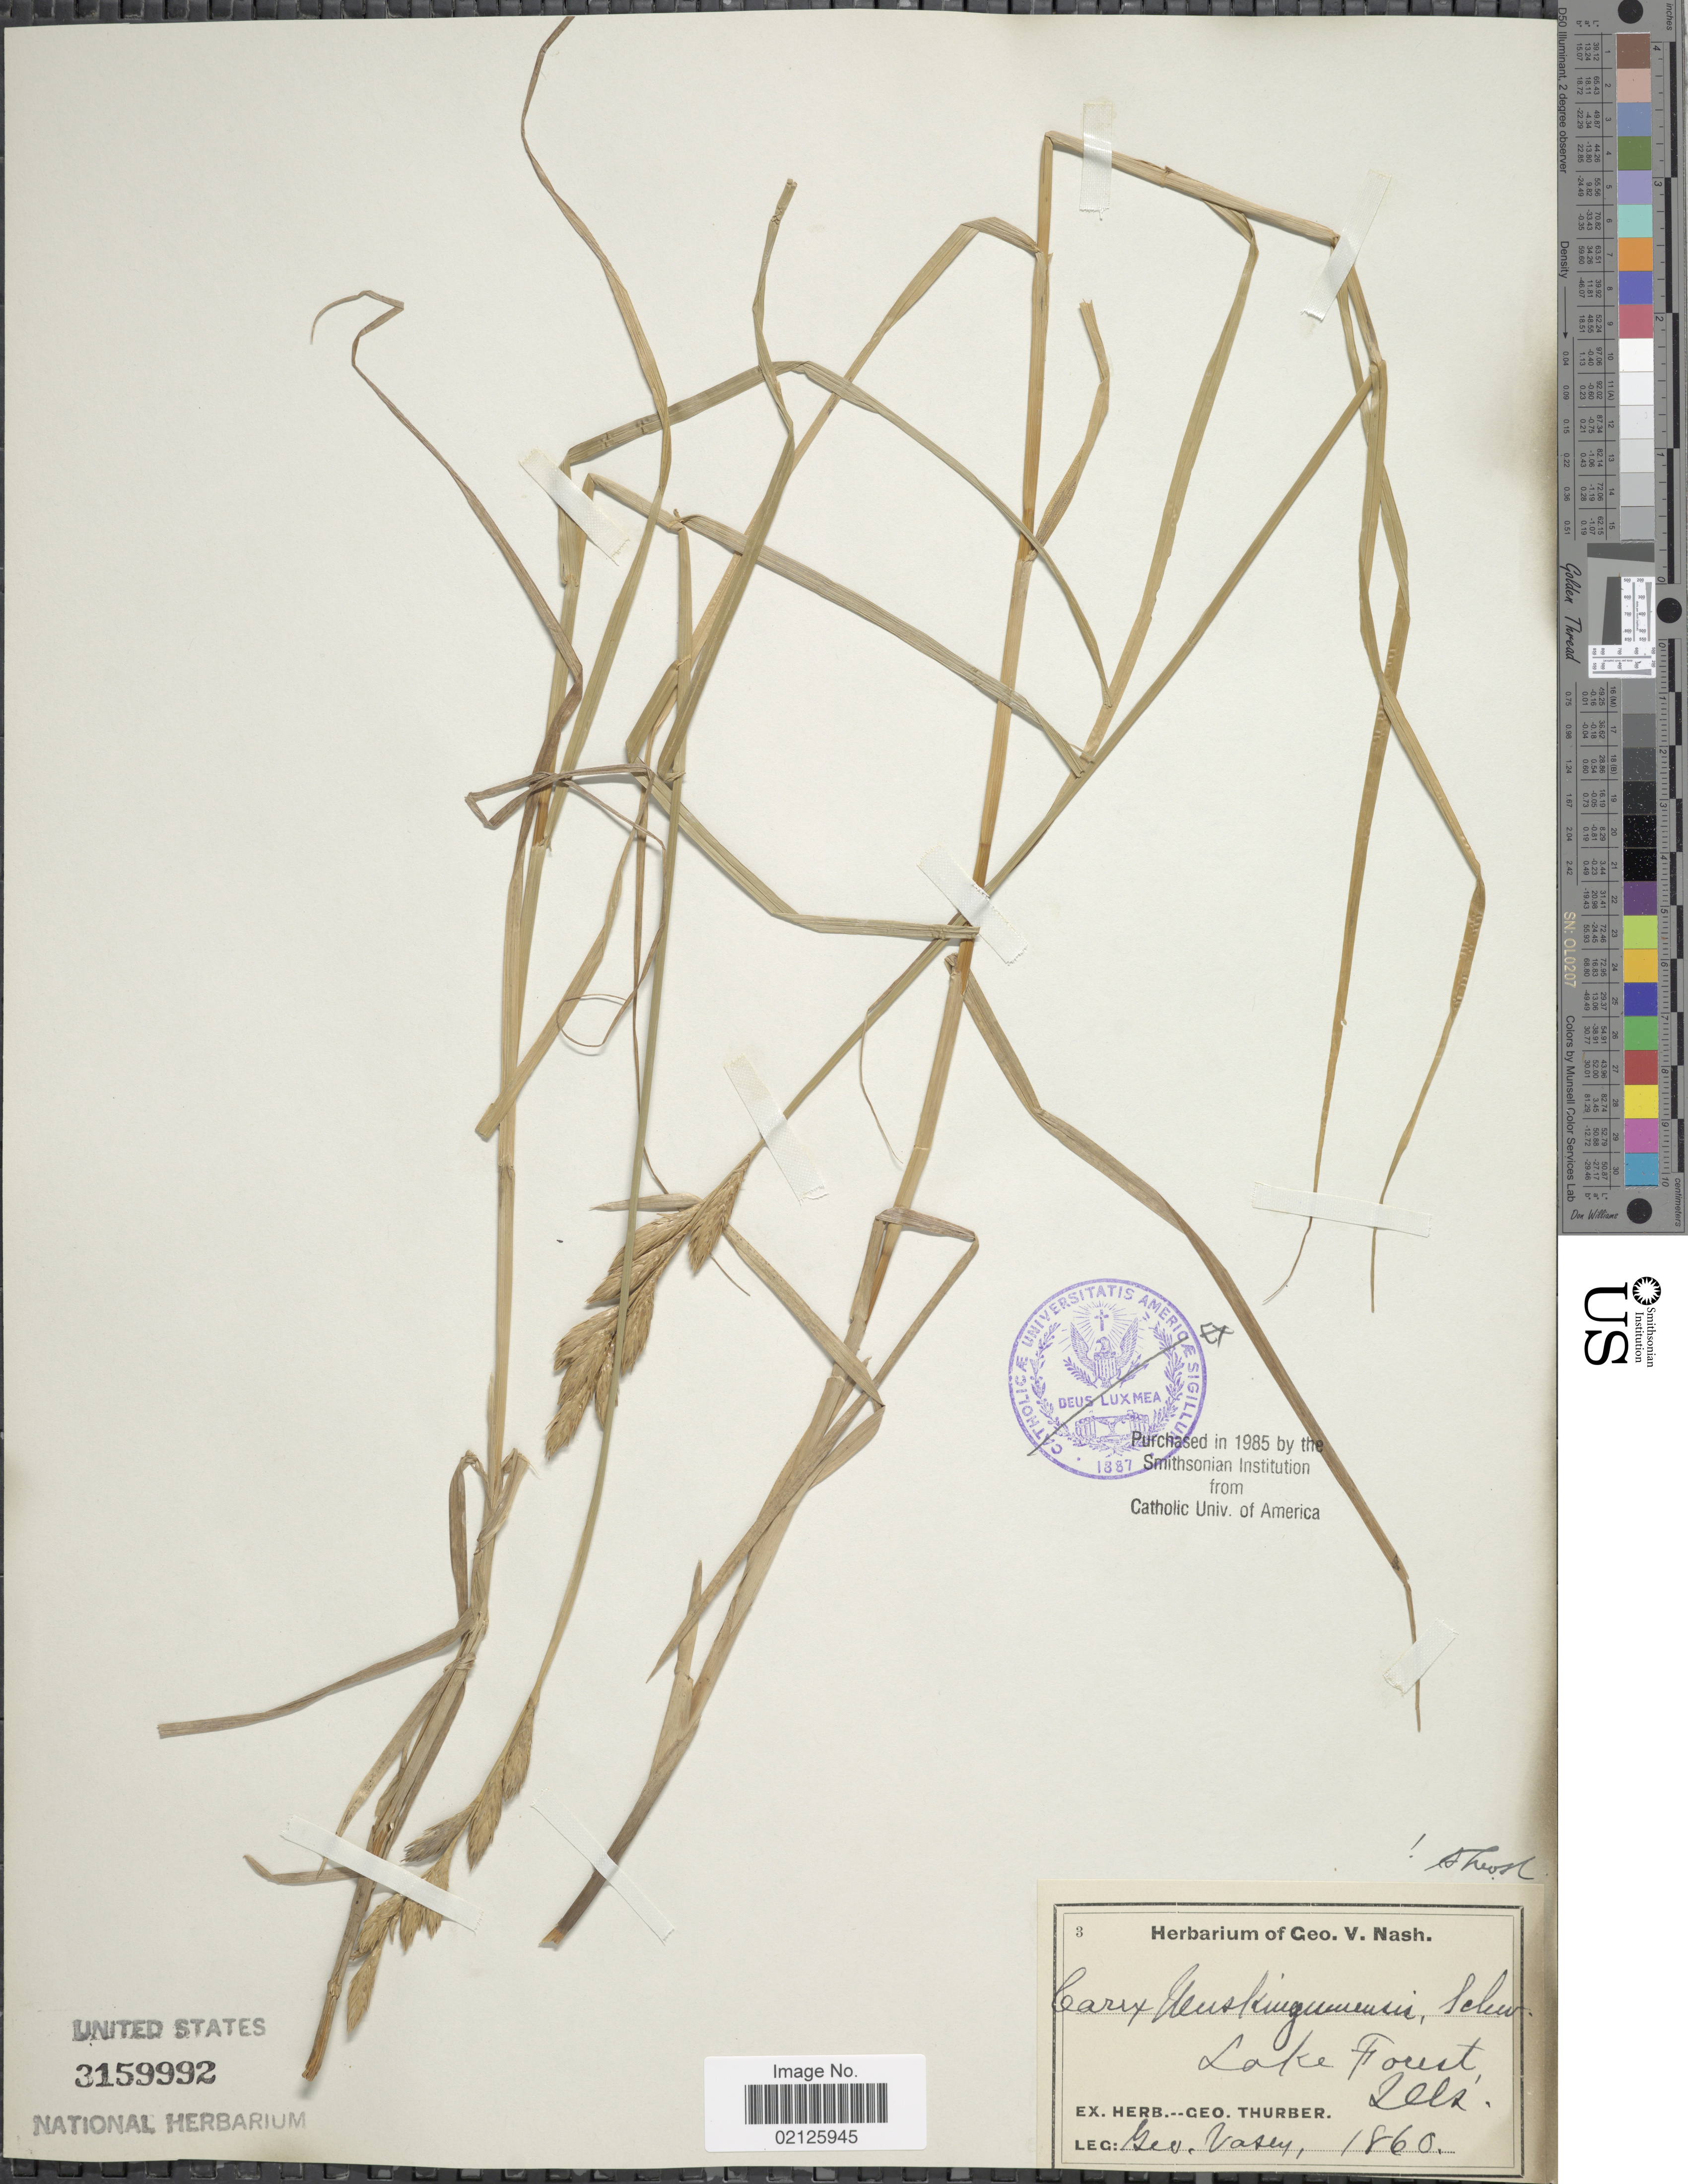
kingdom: Plantae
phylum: Tracheophyta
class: Liliopsida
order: Poales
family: Cyperaceae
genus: Carex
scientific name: Carex muskingumensis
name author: Schwein.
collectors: G. Vasey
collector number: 3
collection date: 1860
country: United States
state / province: Illinois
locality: Lake Forest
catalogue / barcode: US 3159992